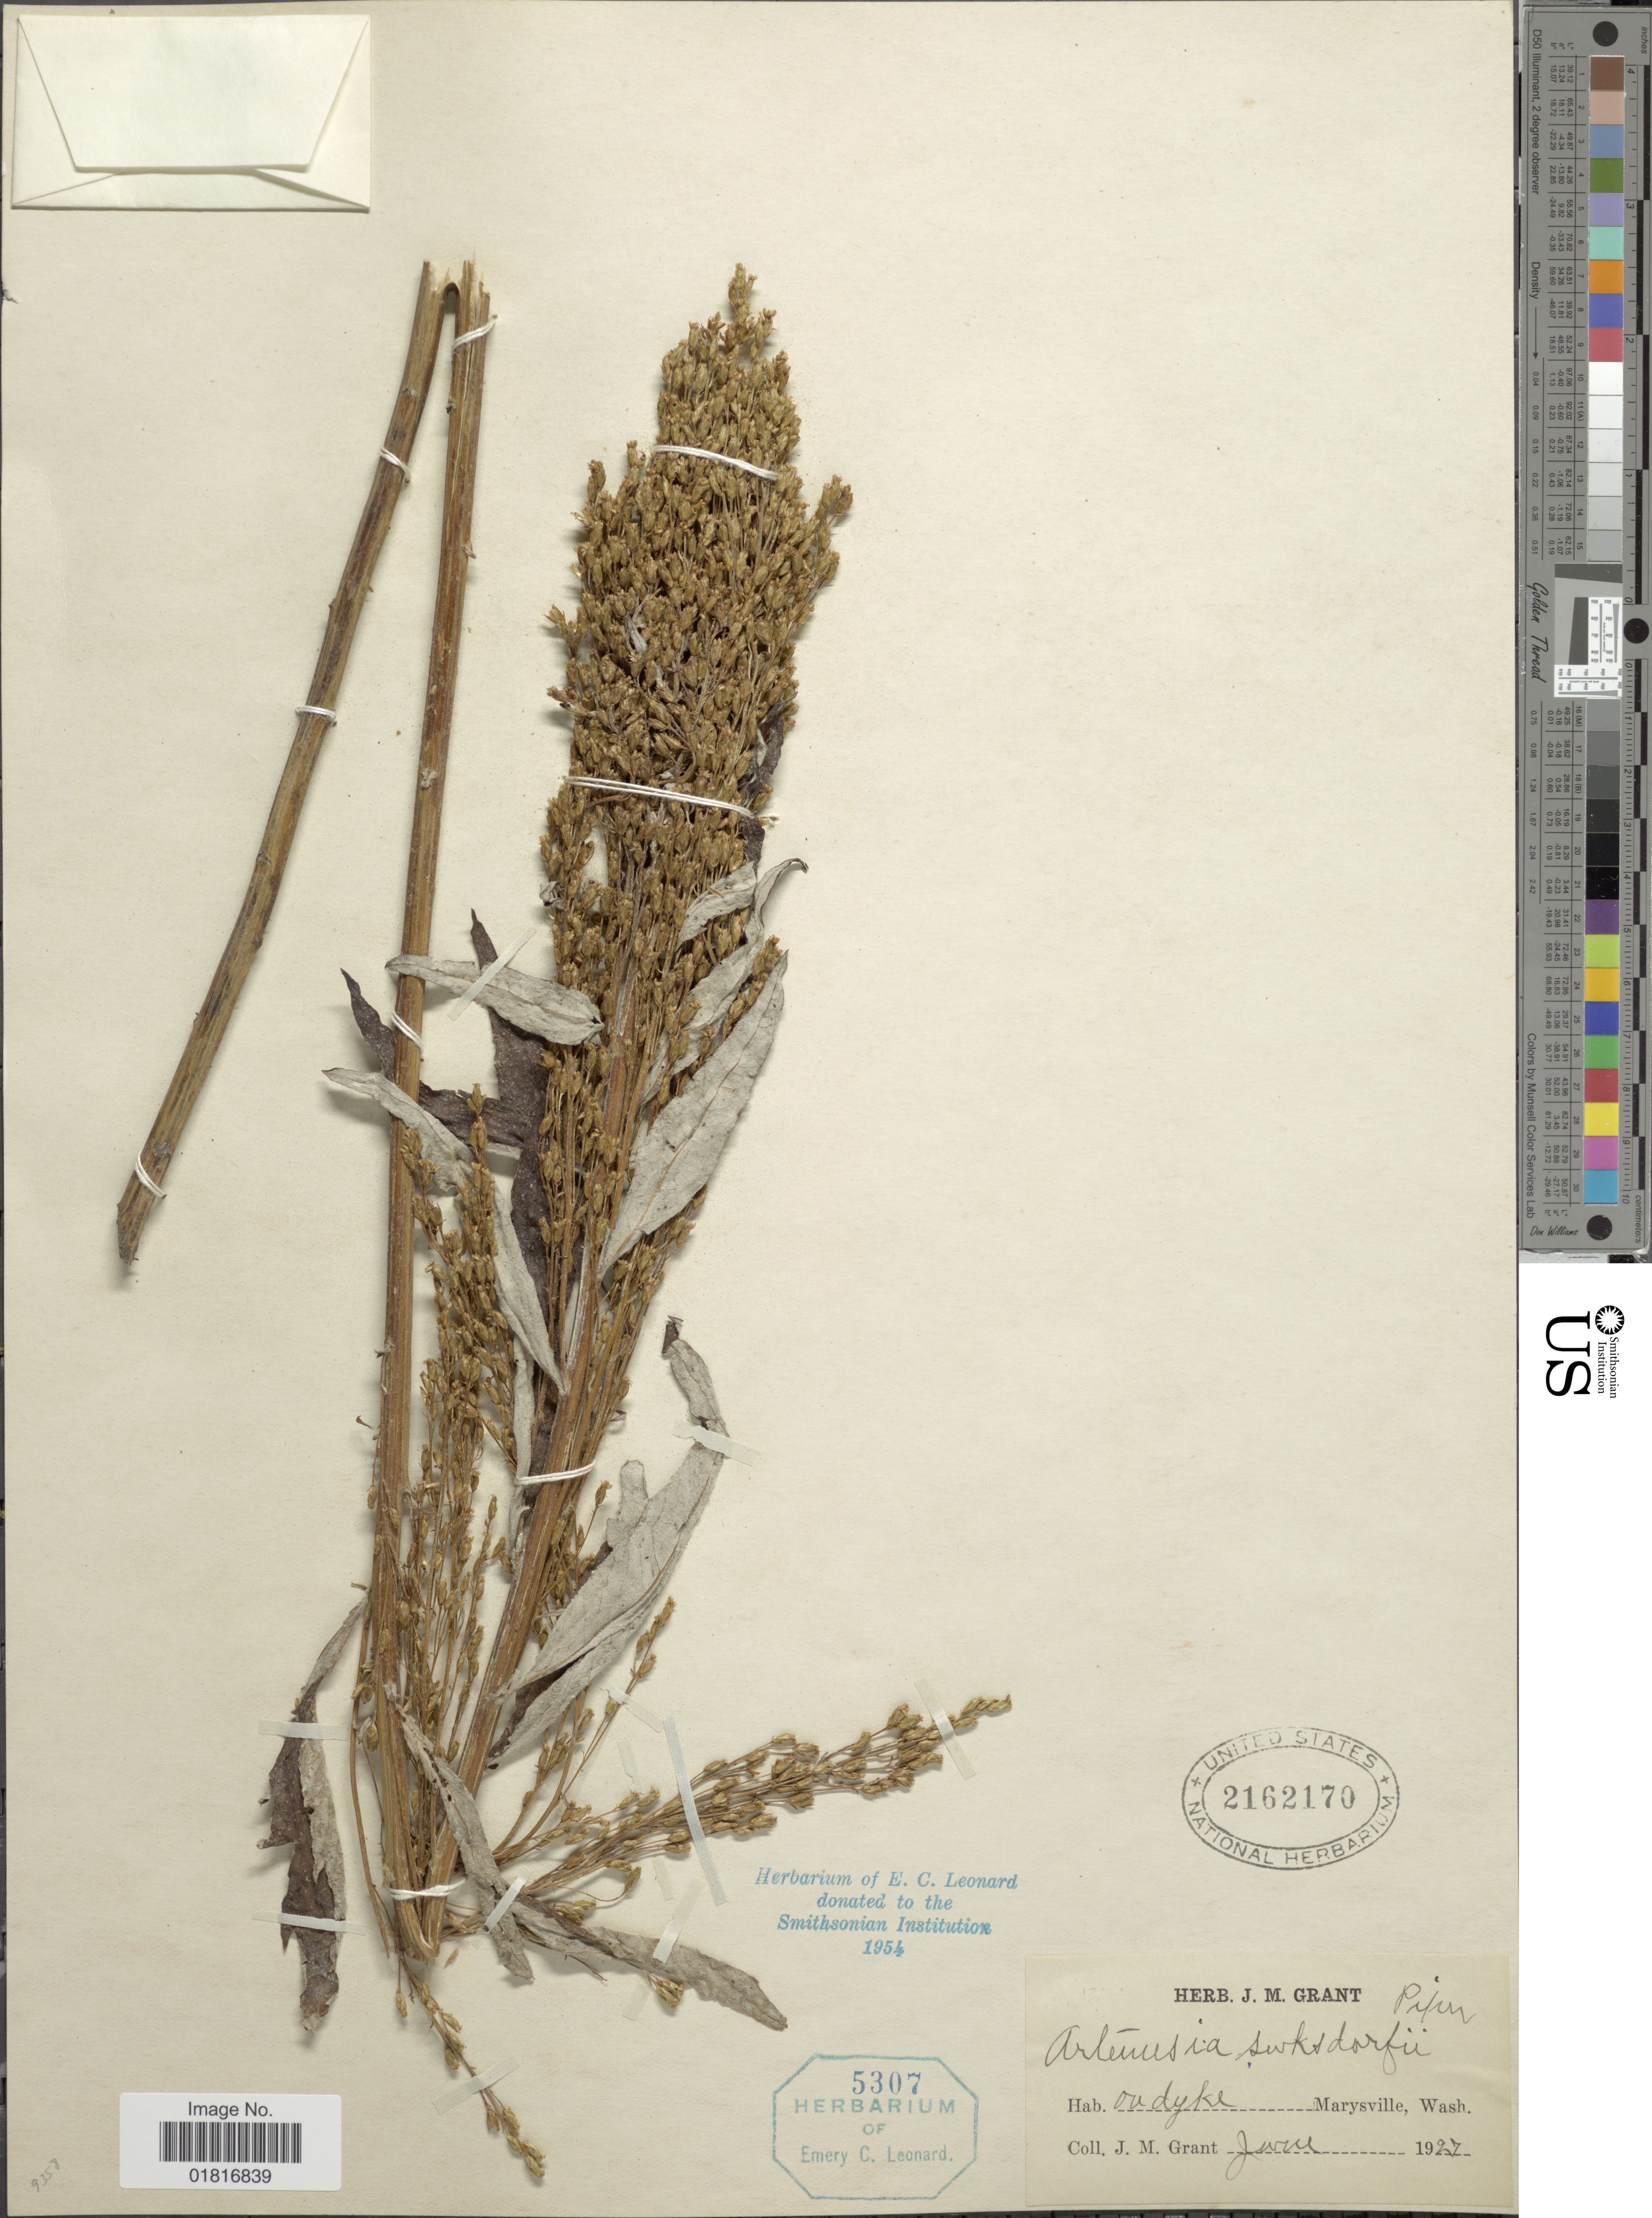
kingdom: Plantae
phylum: Tracheophyta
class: Magnoliopsida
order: Asterales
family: Asteraceae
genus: Artemisia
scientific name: Artemisia suksdorfii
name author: Piper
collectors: J. M. Grant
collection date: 1927-06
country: United States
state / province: Washington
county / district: Snohomish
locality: Marysville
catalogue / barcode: US 2162170